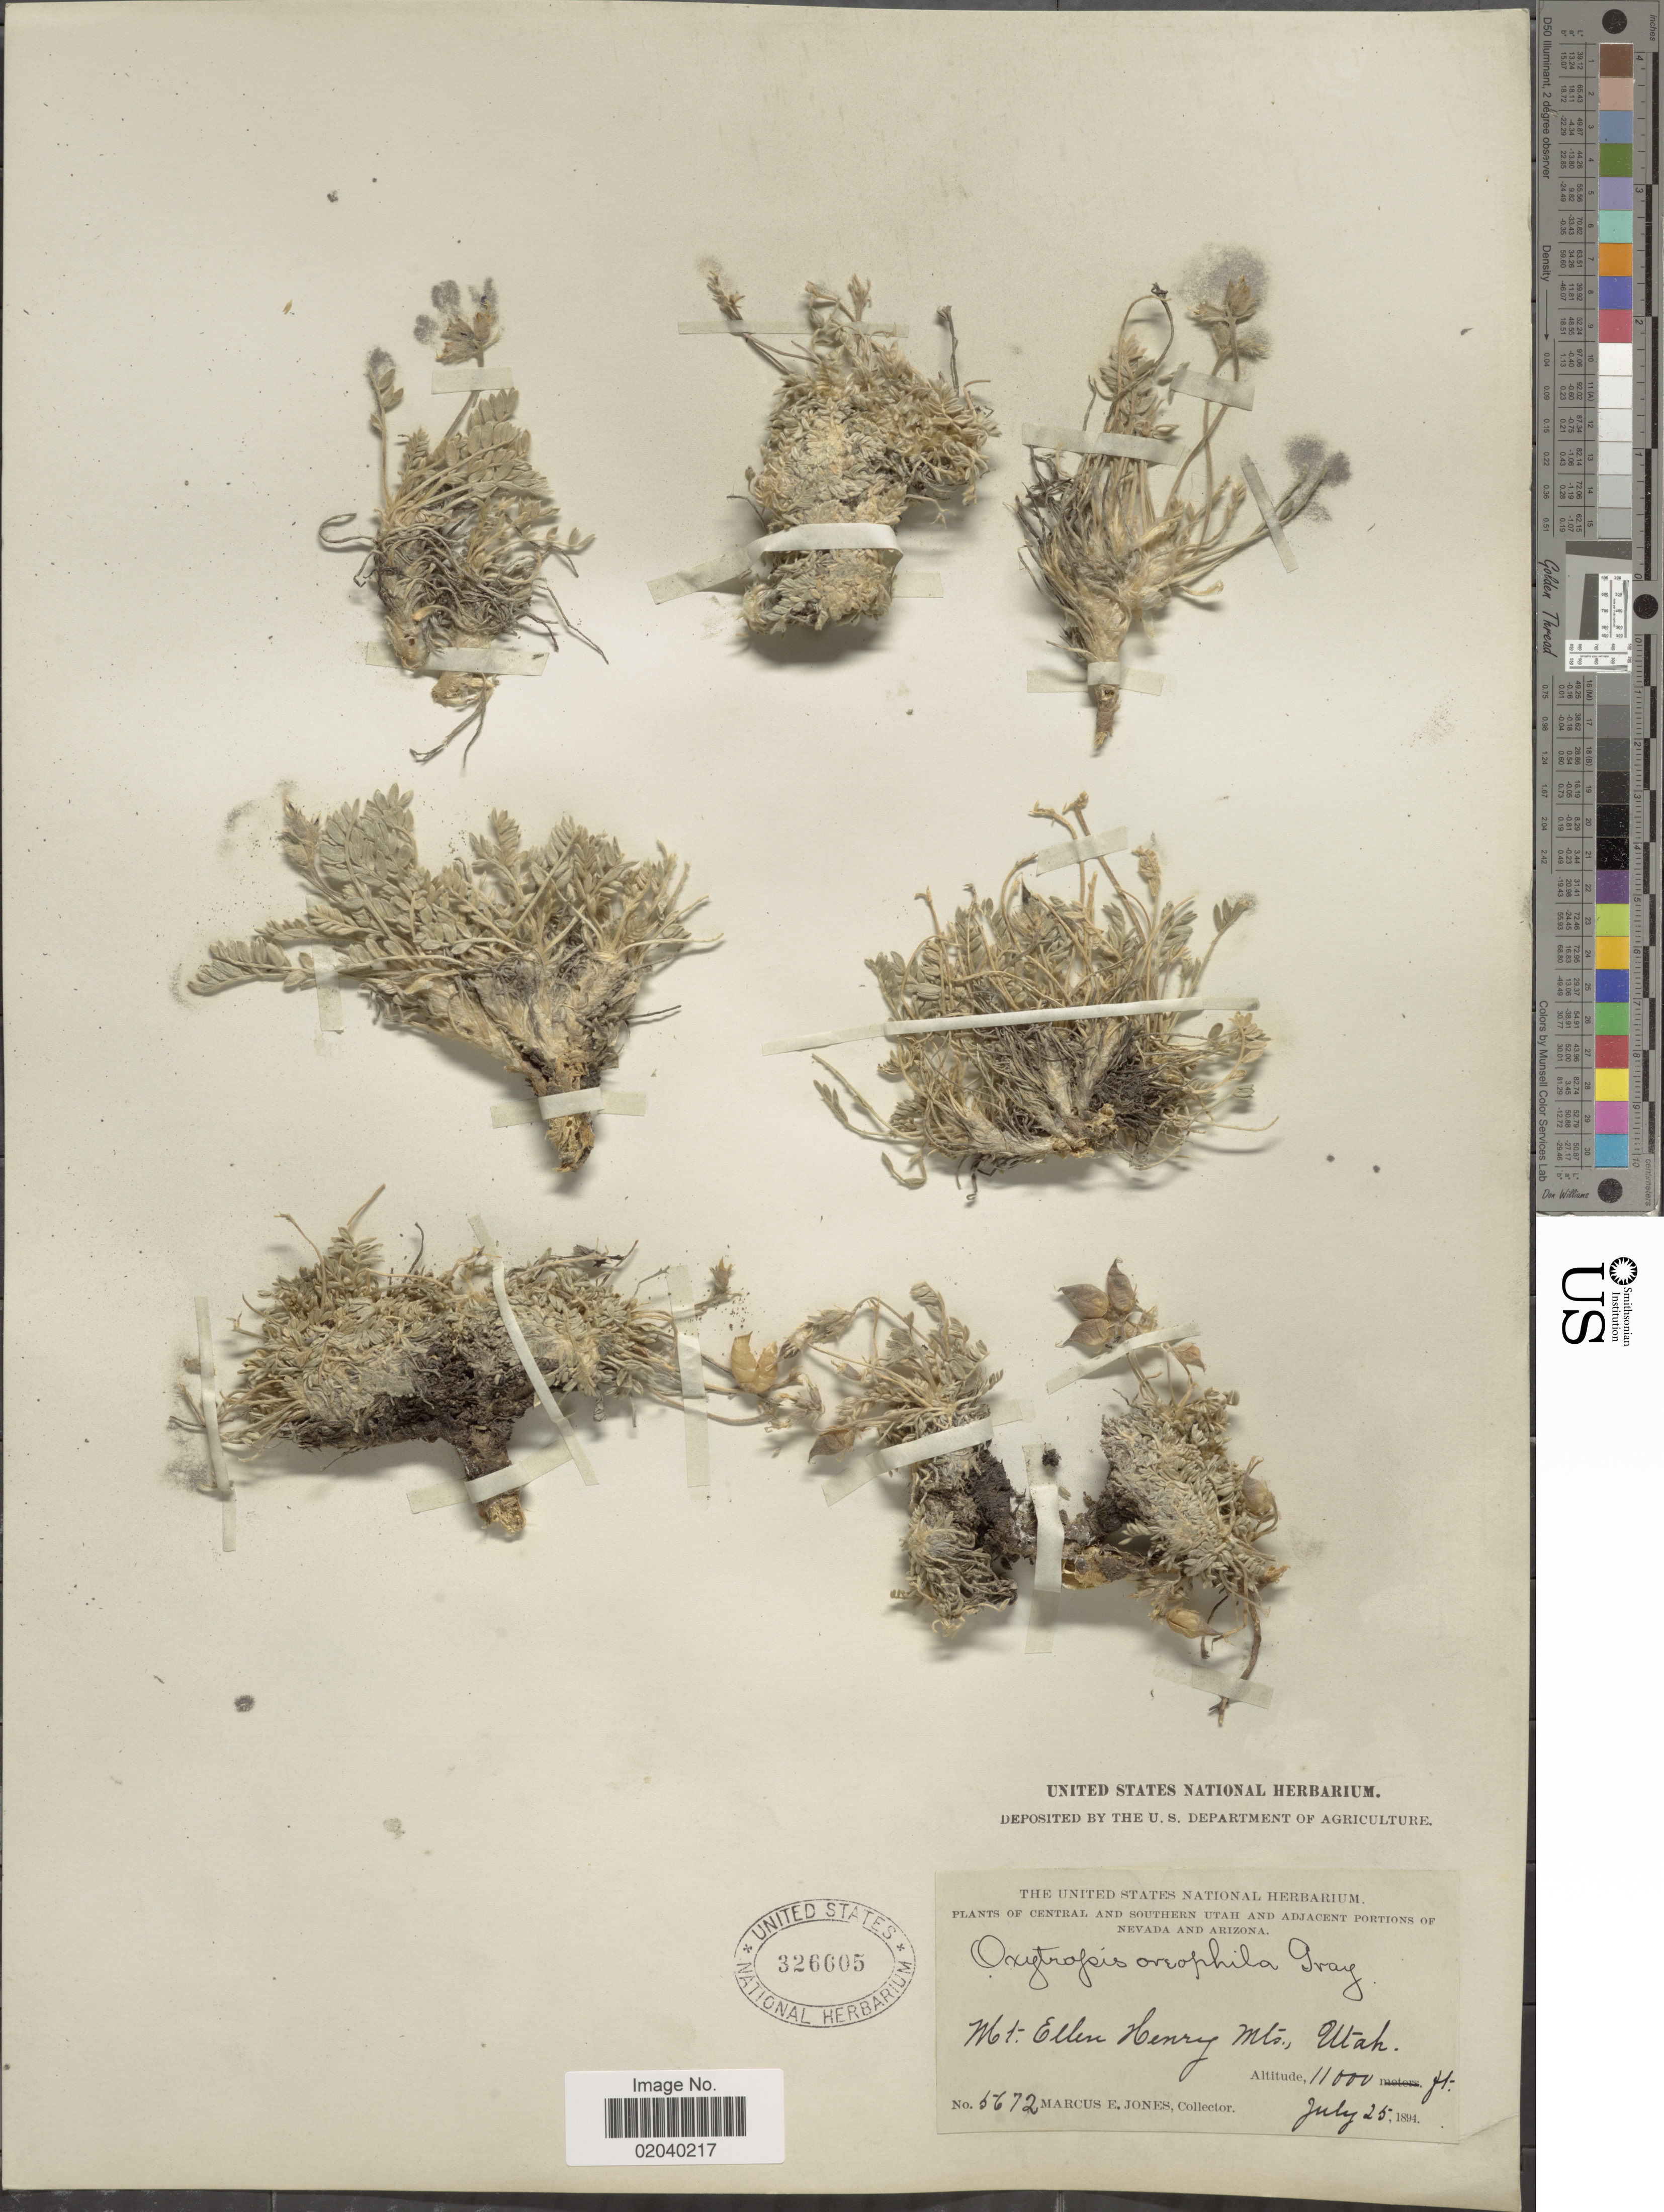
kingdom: Plantae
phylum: Tracheophyta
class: Magnoliopsida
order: Fabales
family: Fabaceae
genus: Oxytropis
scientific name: Oxytropis oreophila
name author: A. Gray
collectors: M. E. Jones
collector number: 5672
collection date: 1894-07-25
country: United States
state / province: Utah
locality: Central and Southern Utah and Adjacent Portions of Nevada and Arizona, Mt. Ellen Henry Mts.,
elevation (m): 3353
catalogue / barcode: US 326605